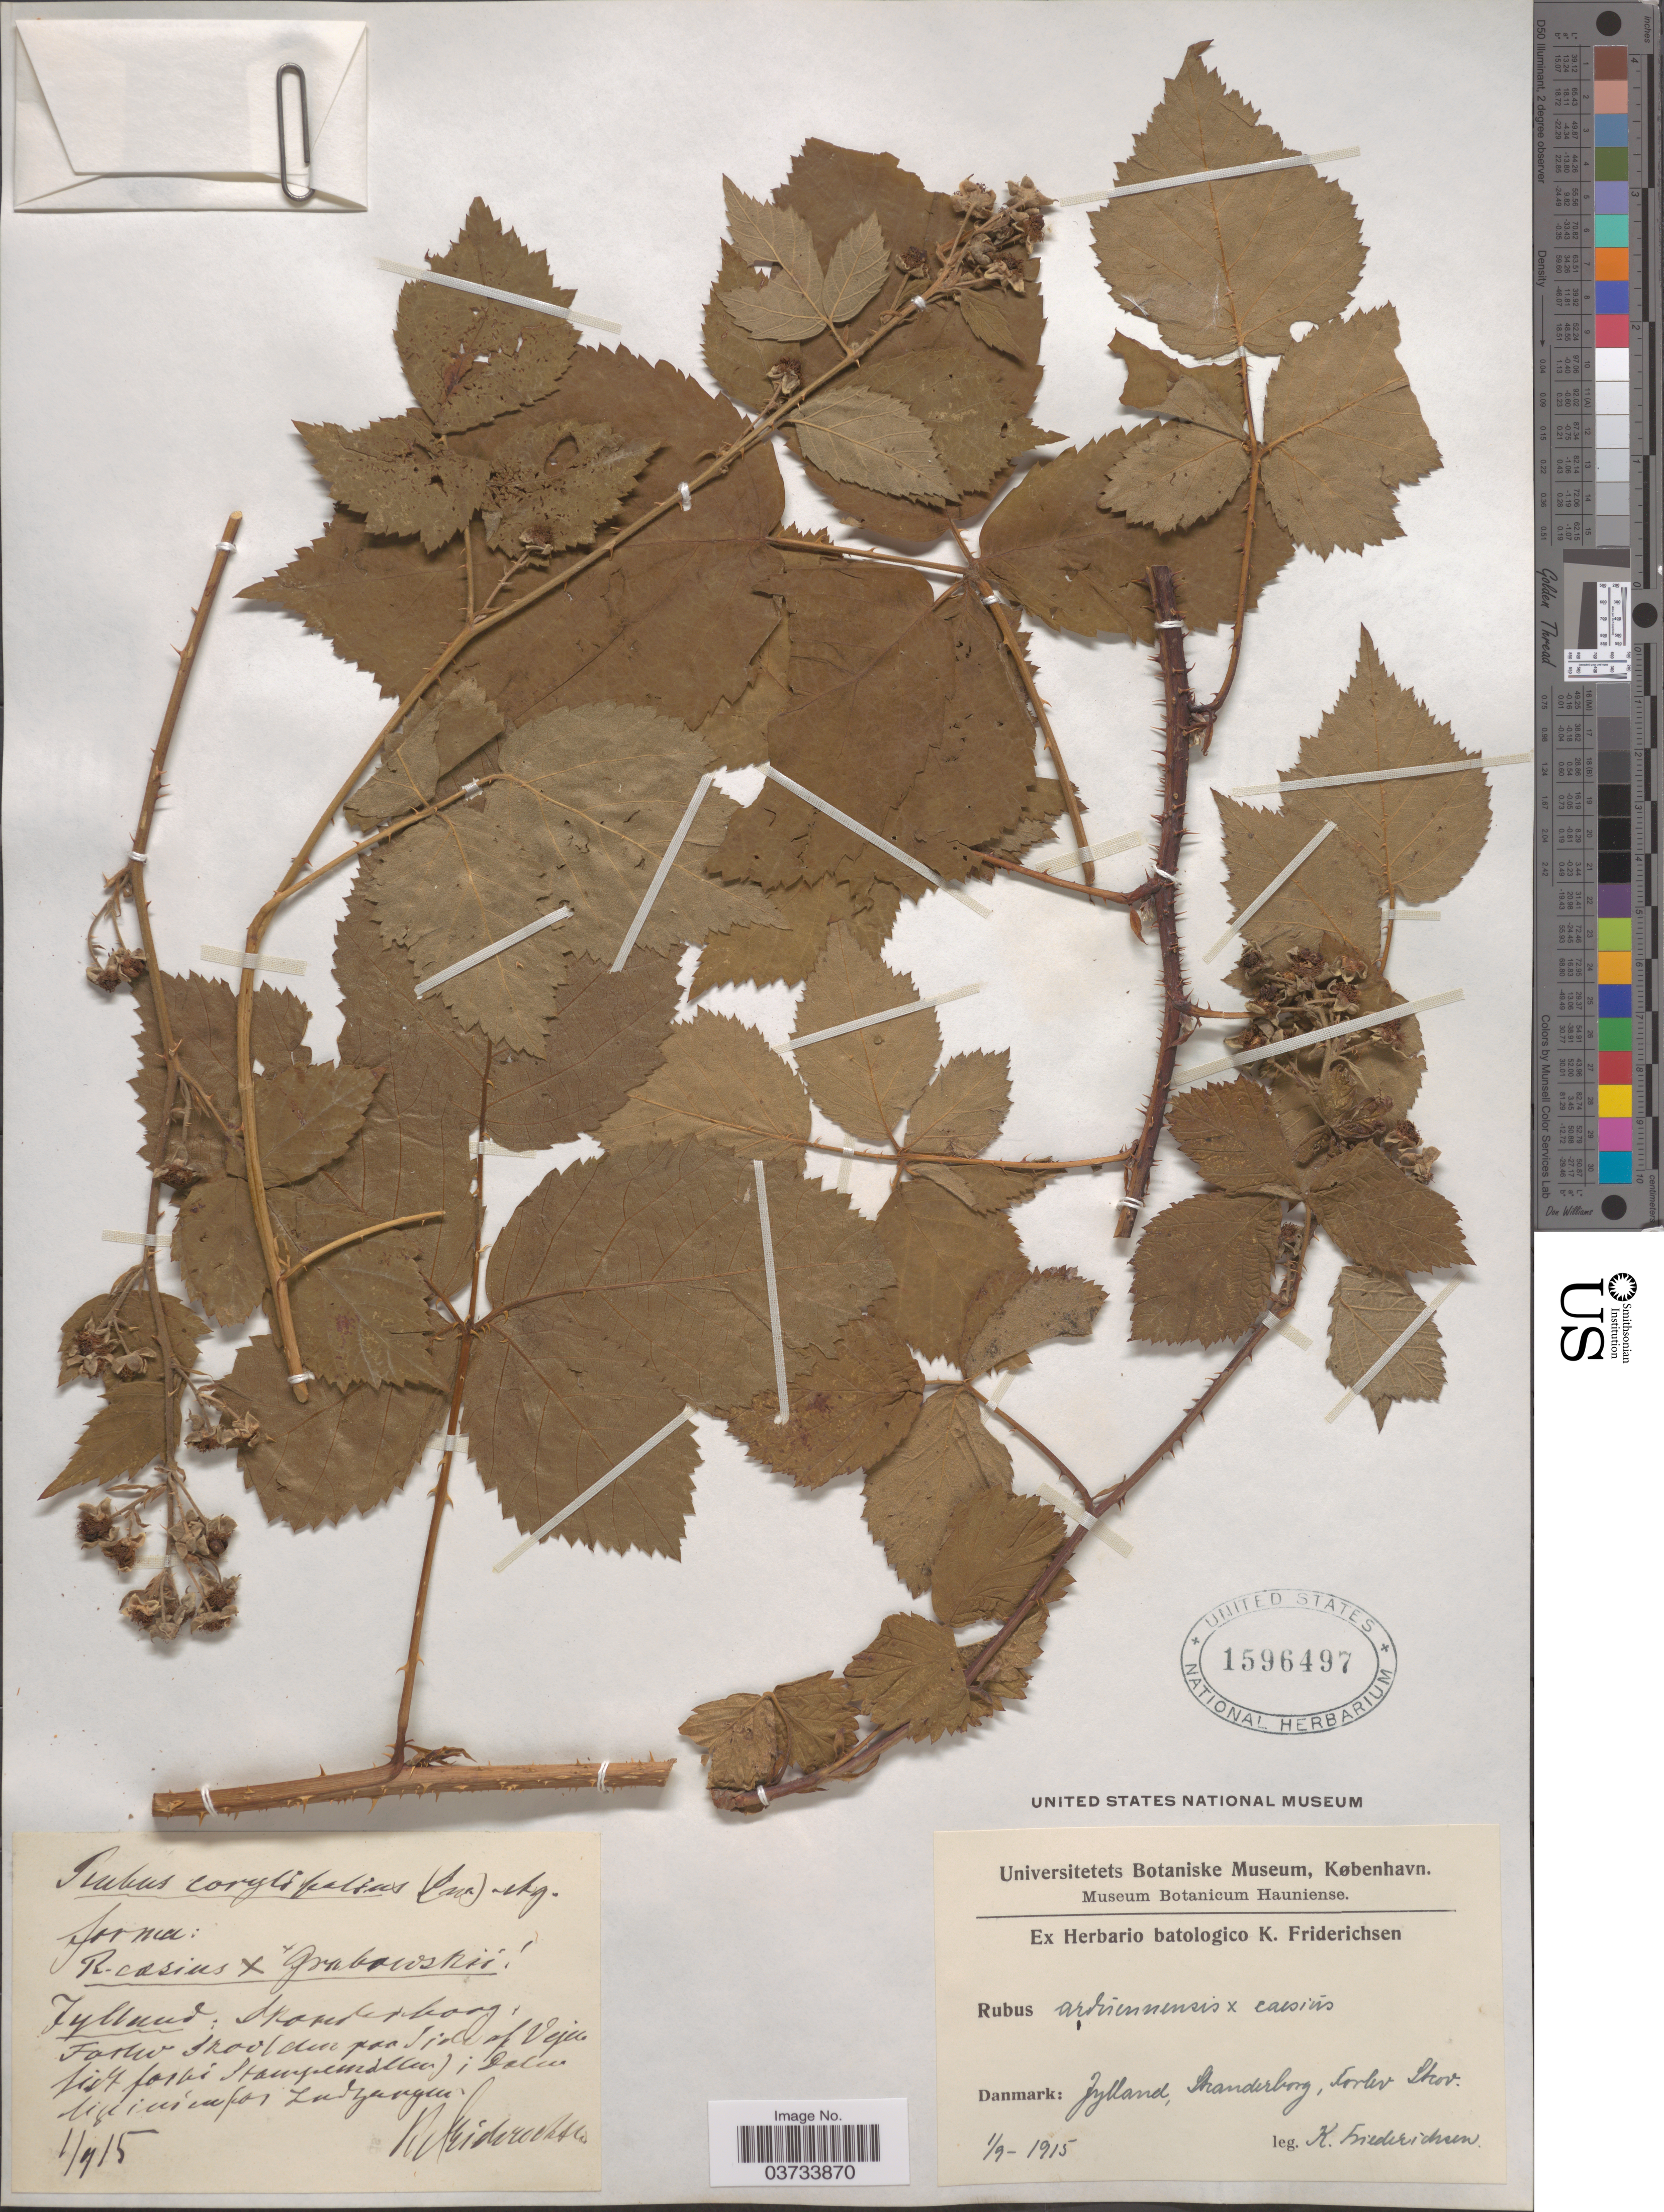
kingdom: Plantae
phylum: Tracheophyta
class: Magnoliopsida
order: Rosales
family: Rosaceae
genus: Rubus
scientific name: Rubus arduennensis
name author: Libert ex Lej.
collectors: K. Friderichsen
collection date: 1915-09-01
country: Denmark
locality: Danmark: Jylland, Skanderborg, Forlev Skov.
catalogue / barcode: US 1596497